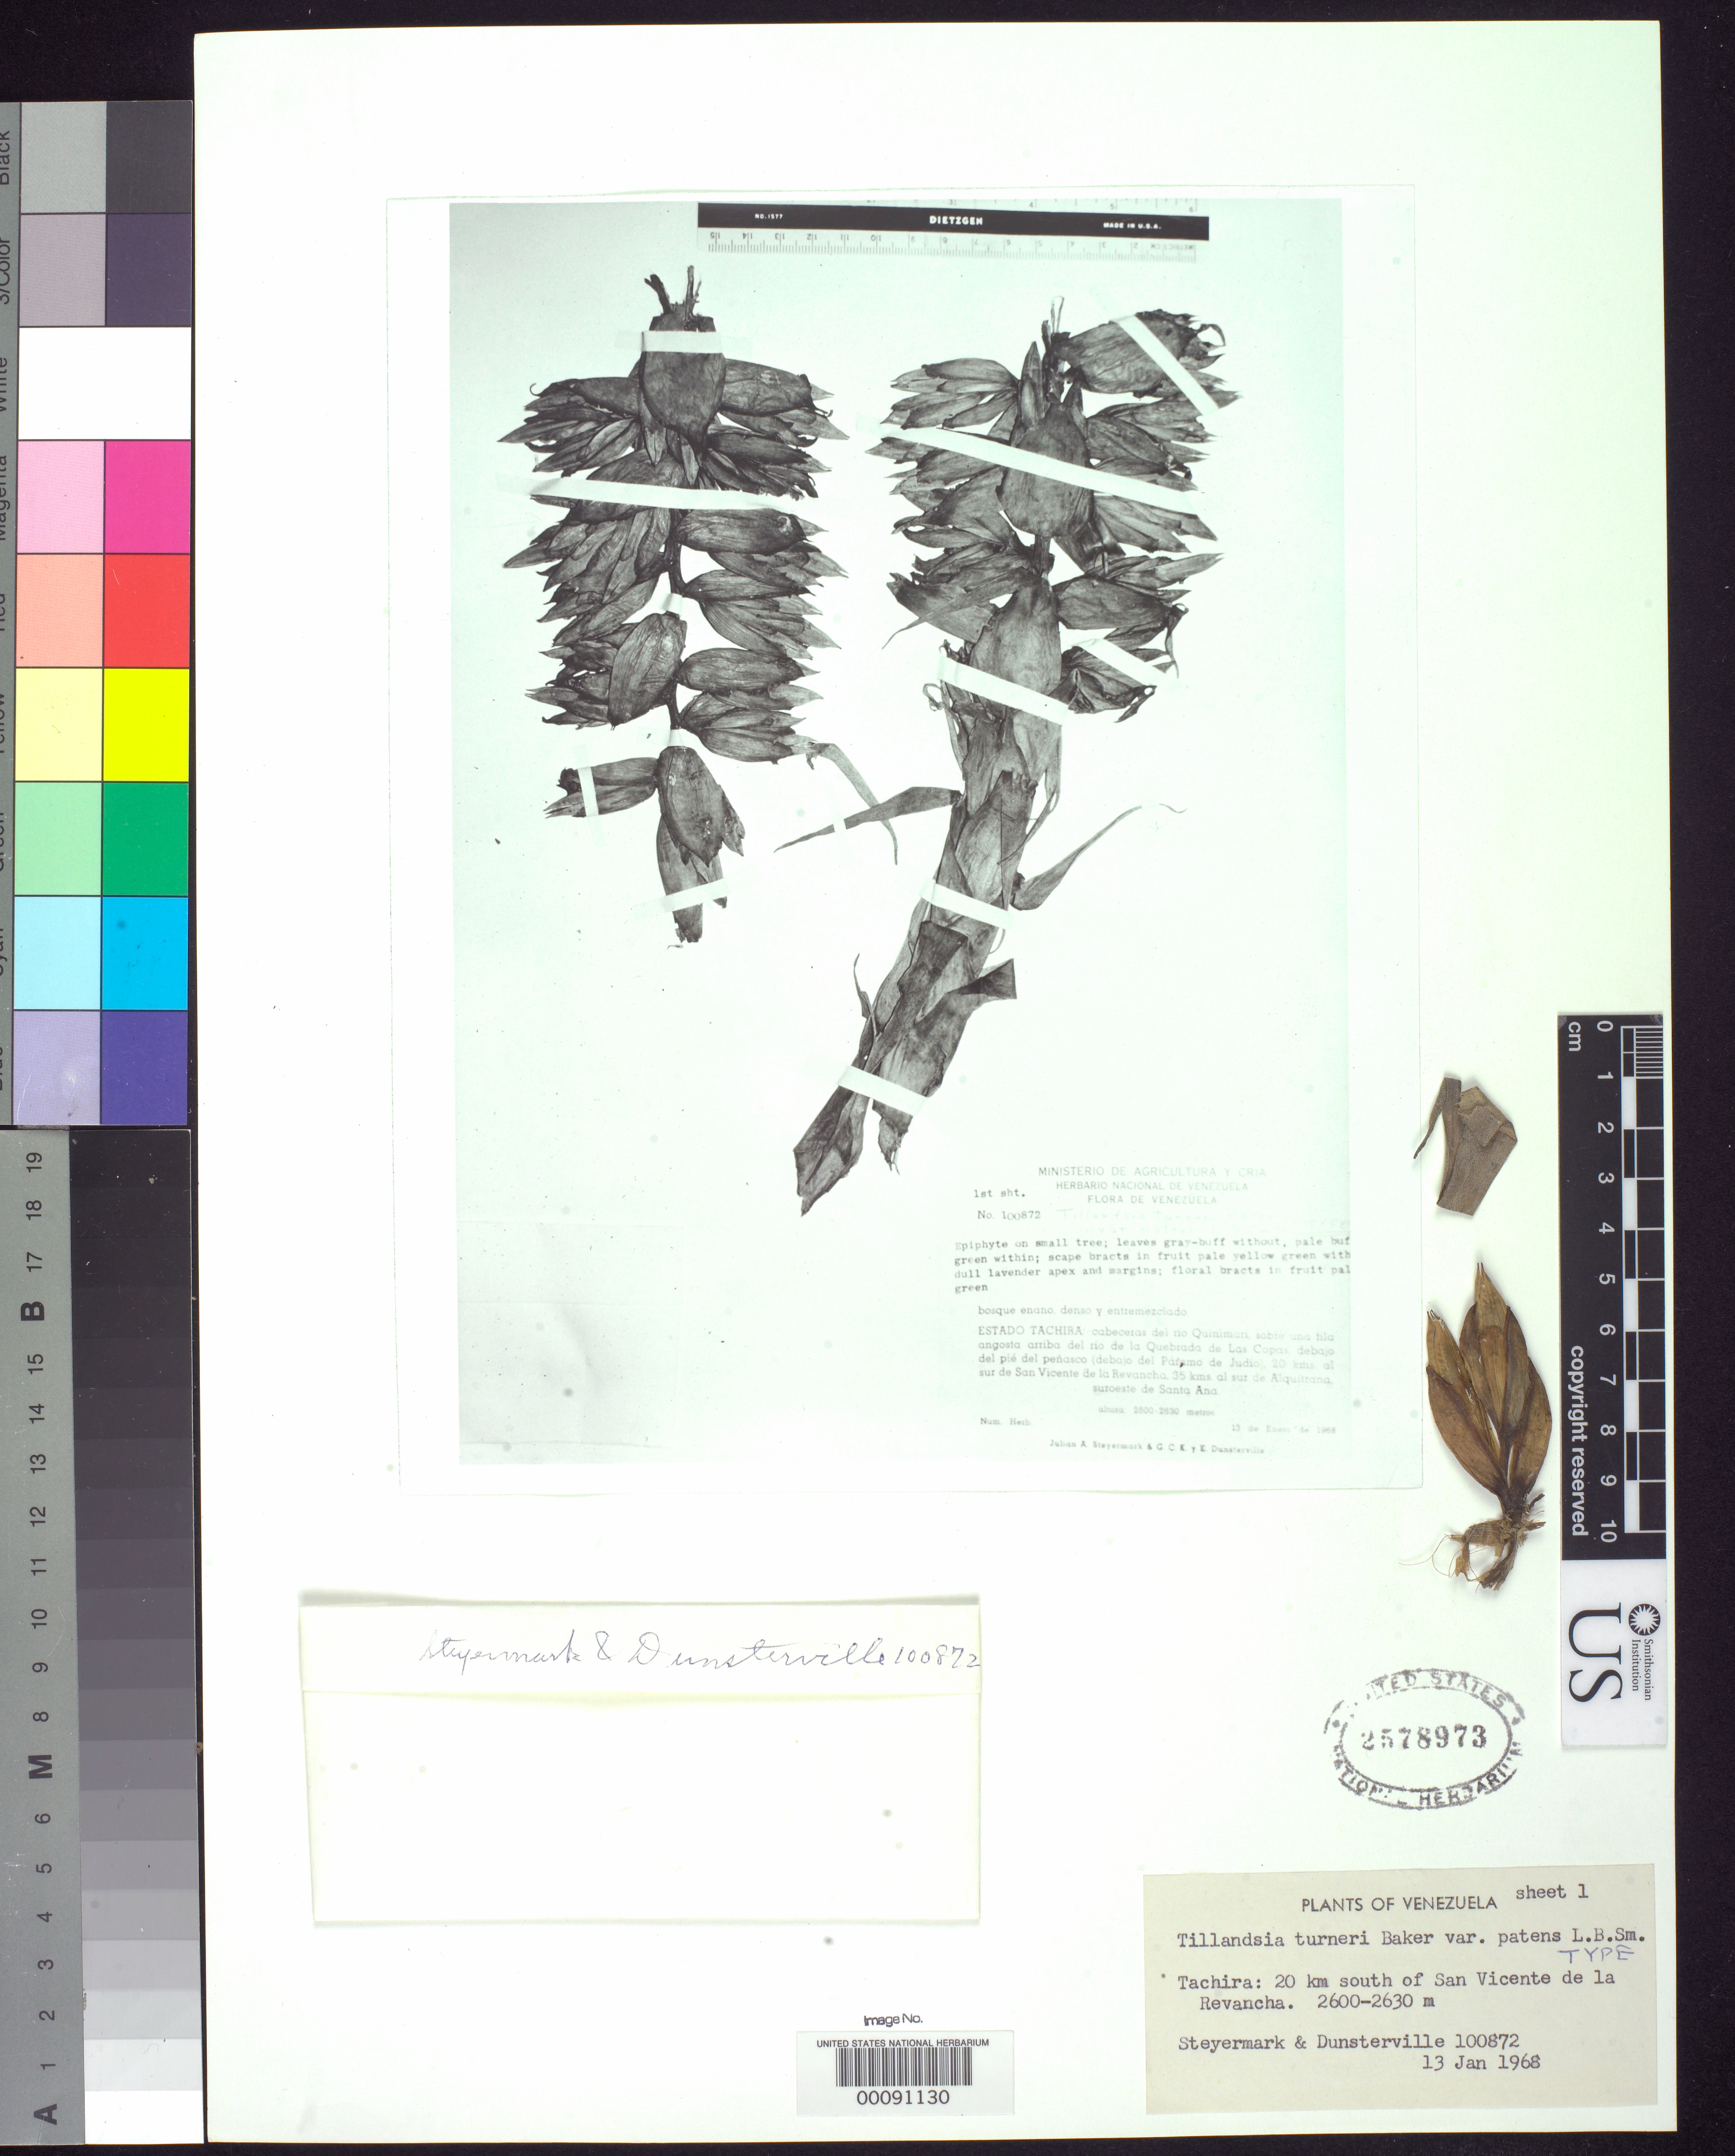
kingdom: Plantae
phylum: Tracheophyta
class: Liliopsida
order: Poales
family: Bromeliaceae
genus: Tillandsia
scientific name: Tillandsia turneri var. patens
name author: L.B. Sm.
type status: Type Fragment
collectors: J. Steyermark & G. C. K. Dunsterville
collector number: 100872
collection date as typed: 13 Jan 1968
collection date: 1968-01-13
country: Venezuela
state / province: Tachira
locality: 20 km S of San Vicente de la Revancha, 35 km S of Aldquiltana.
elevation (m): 2600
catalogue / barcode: US 2578973